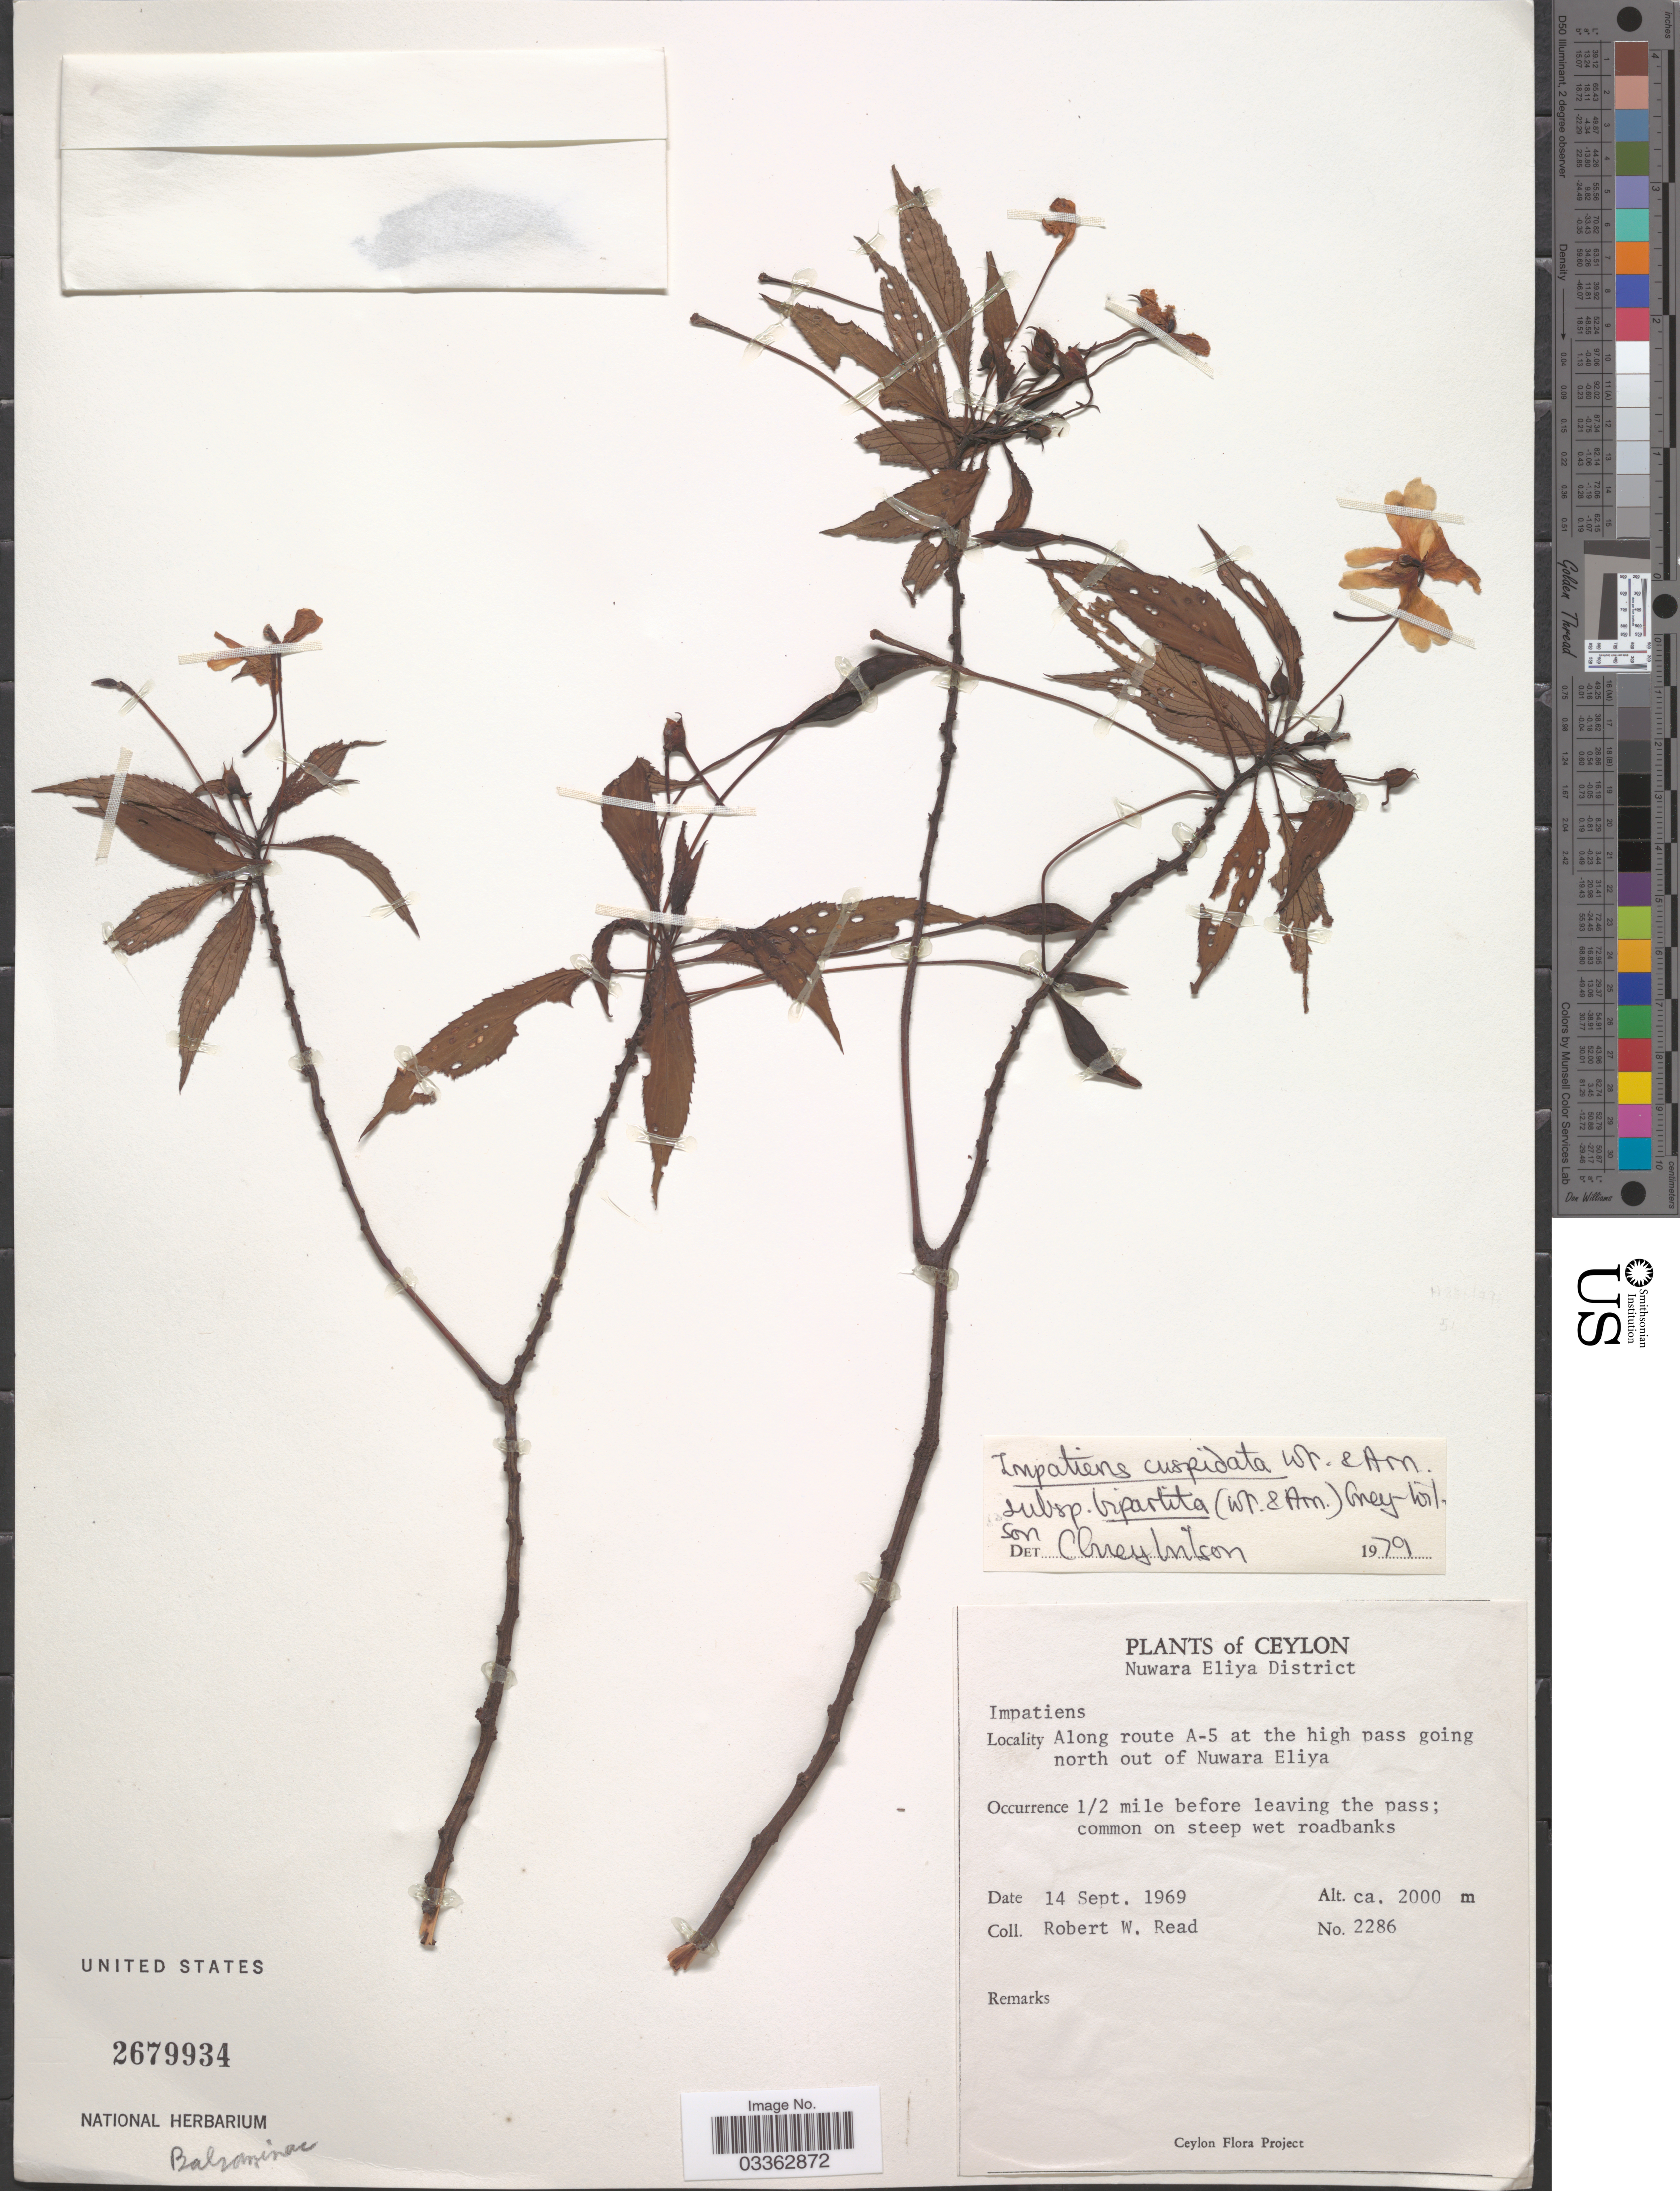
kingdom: Plantae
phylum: Tracheophyta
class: Magnoliopsida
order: Ericales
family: Balsaminaceae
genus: Impatiens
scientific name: Impatiens cuspidata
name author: Wight & Arn.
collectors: R. W. Read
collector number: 2286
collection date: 1969-09-14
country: Sri Lanka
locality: Ceylon. Nuwara Eliya District. Along route A-5 at the high pass going north out of Nuwara Eliya. ½ mile before leaving the pass.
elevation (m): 2000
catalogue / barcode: US 2679934